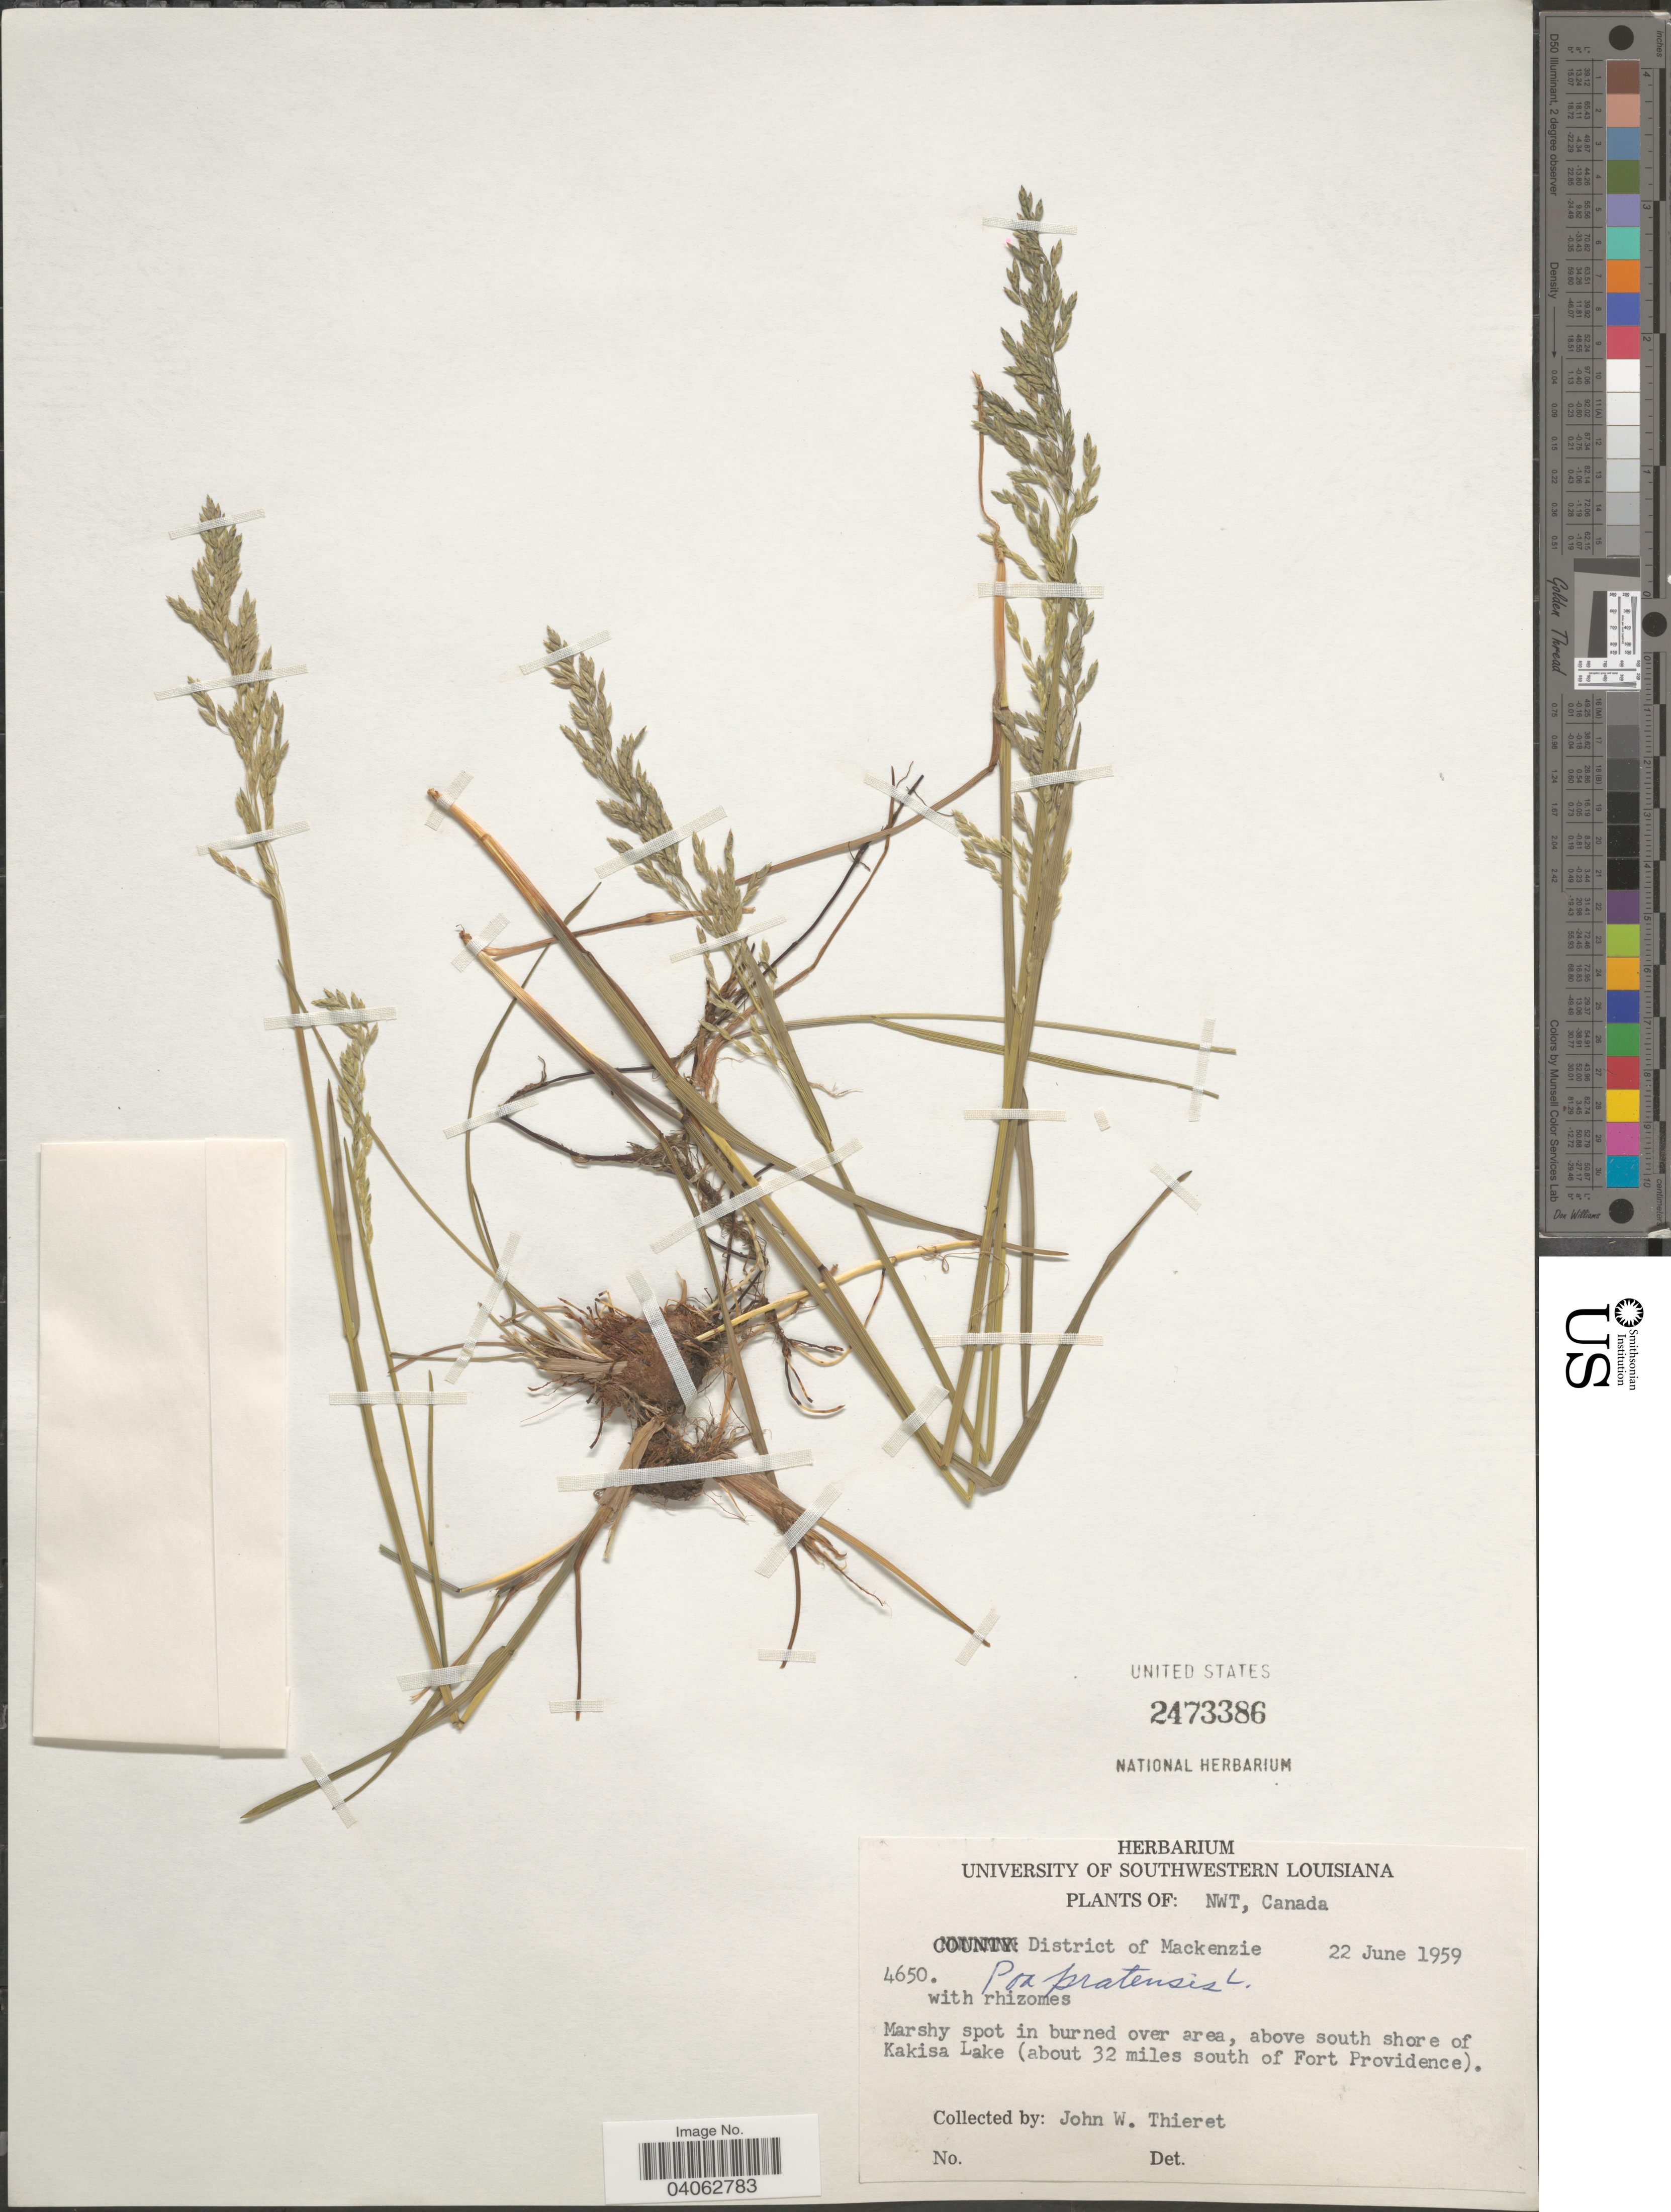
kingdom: Plantae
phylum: Tracheophyta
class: Liliopsida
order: Poales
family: Poaceae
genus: Poa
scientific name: Poa pratensis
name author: L.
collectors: J. W. Thieret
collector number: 4650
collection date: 1959-06-22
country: Canada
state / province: Northwest Territories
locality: District of Mackenzie. Marshy spot in burned over area, above south shore of Kakisa Lake (about 32 miles south of Fort Providence).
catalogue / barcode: US 2473386